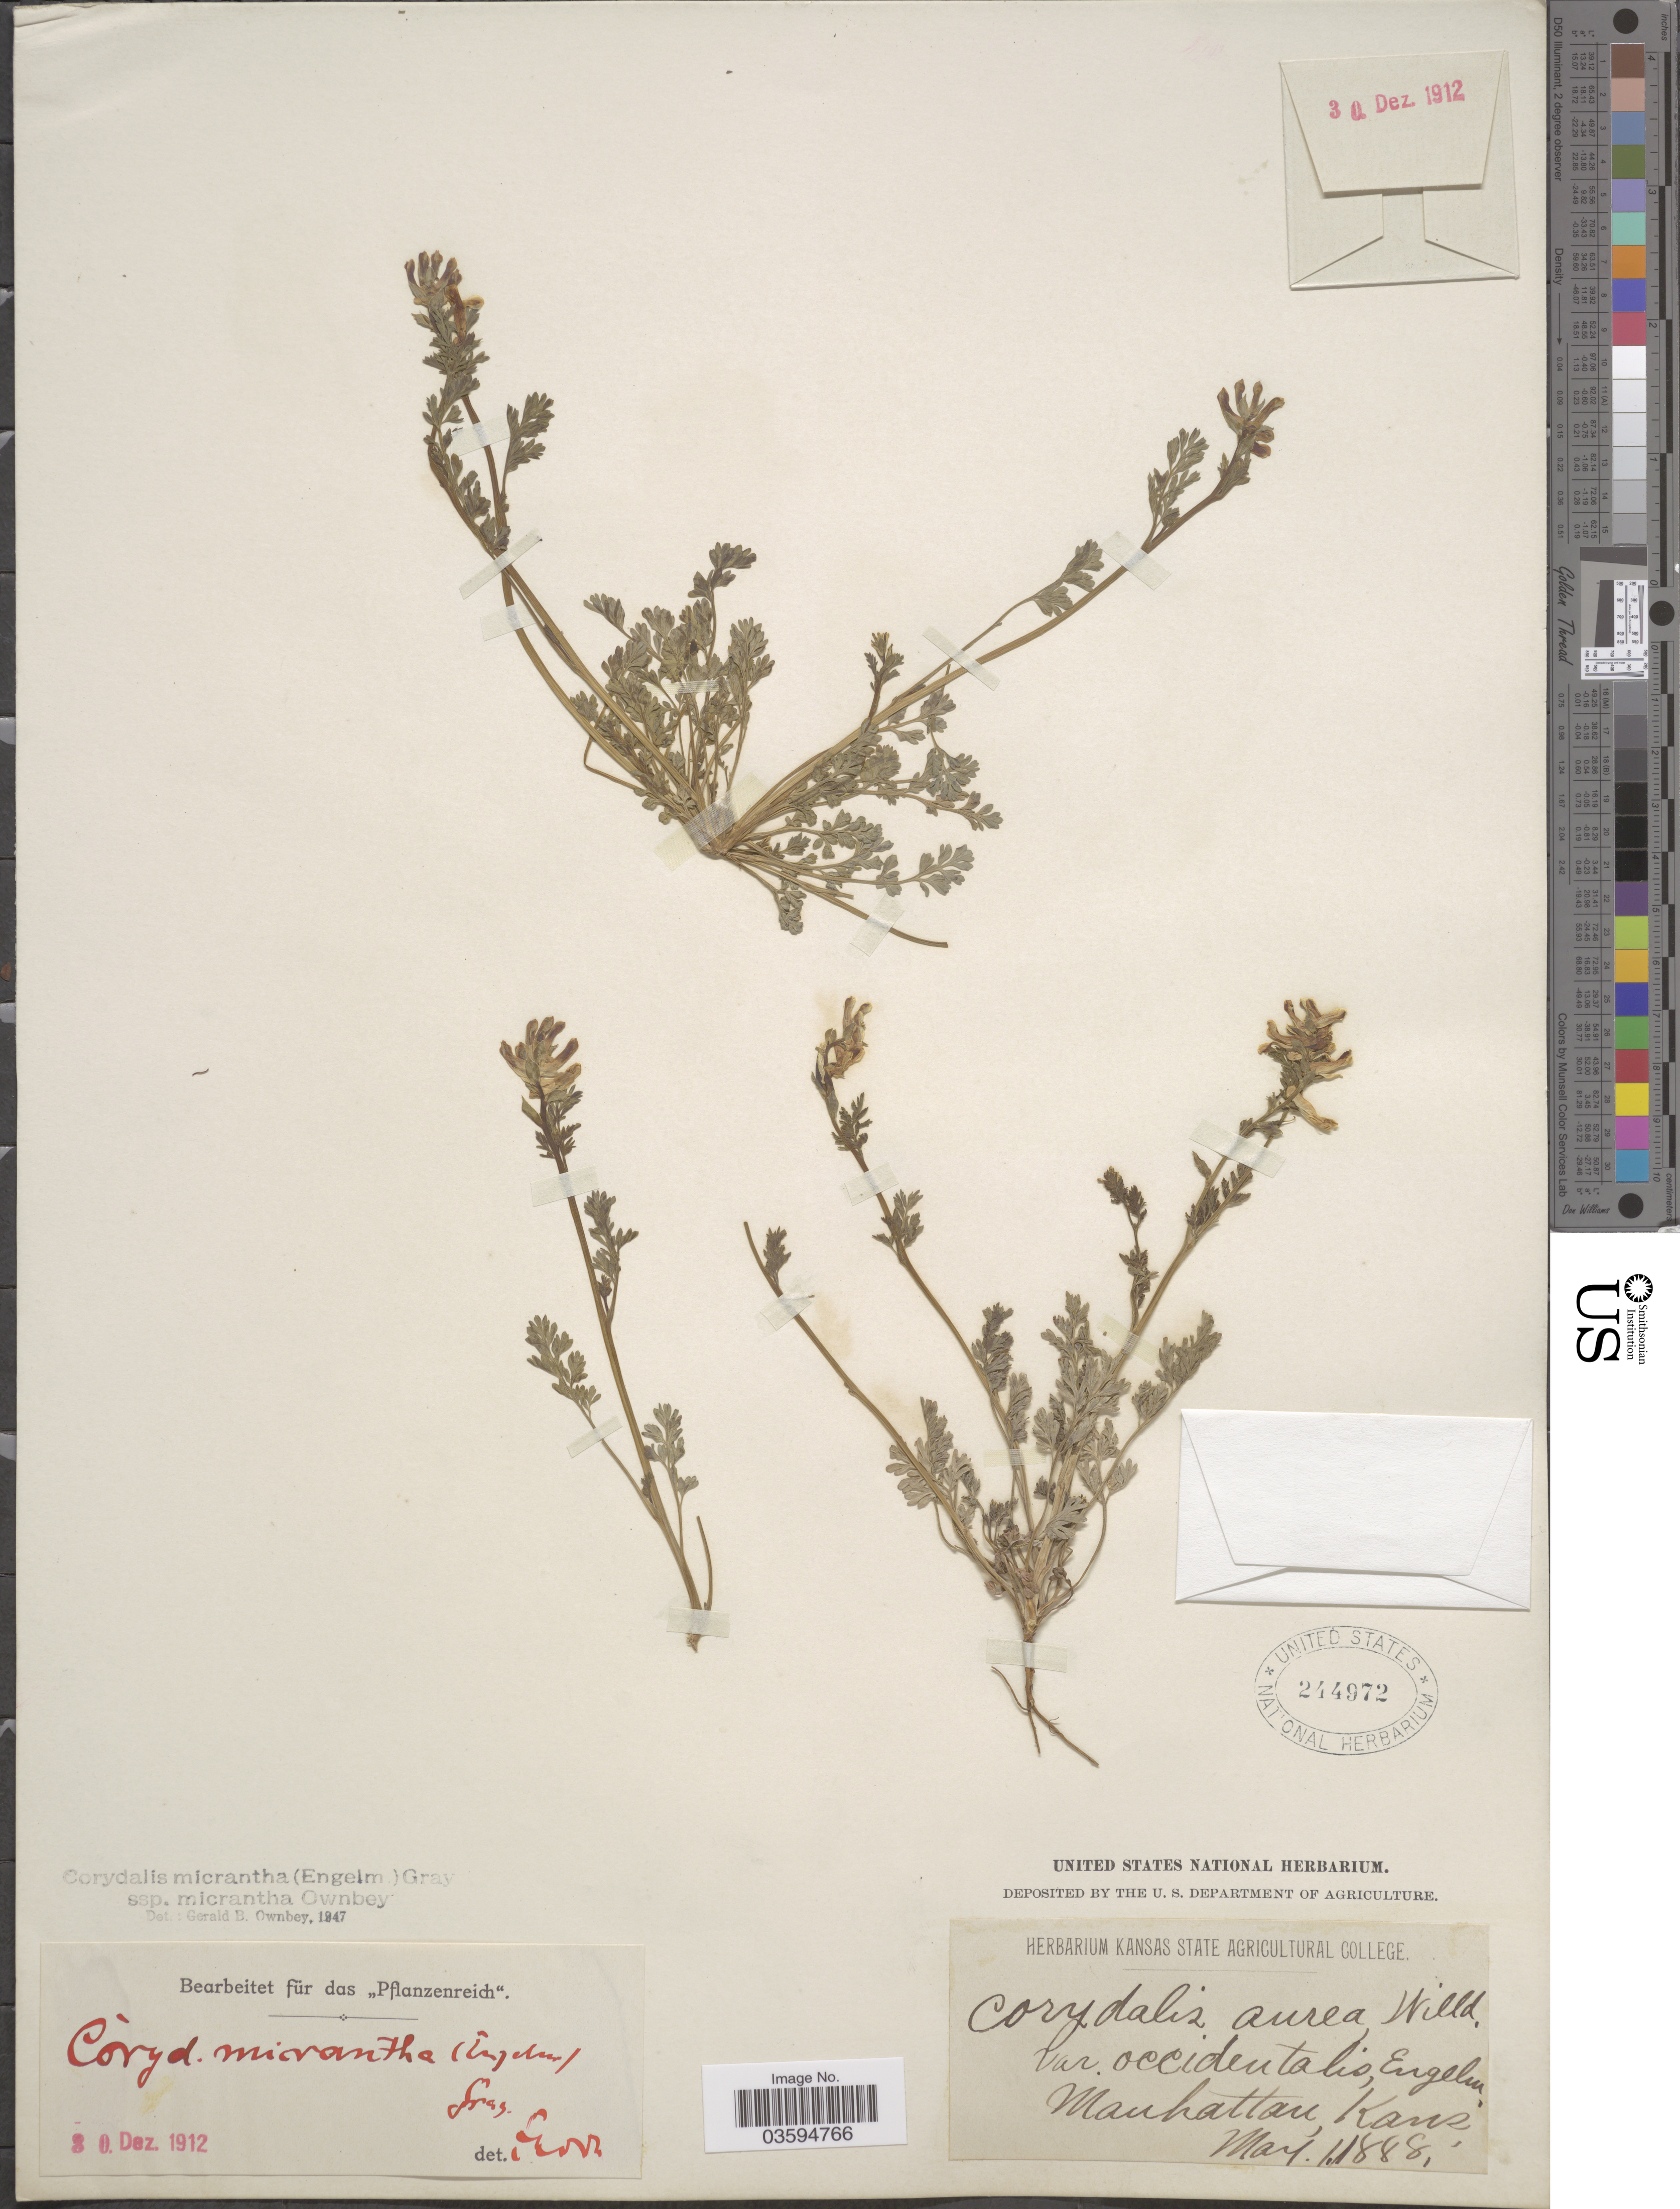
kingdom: Plantae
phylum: Tracheophyta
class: Magnoliopsida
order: Ranunculales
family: Papaveraceae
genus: Corydalis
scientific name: Corydalis micrantha subsp. micrantha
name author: (Engelm. & A. Gray) A. Gray & J.M. Coult.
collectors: ex herb. Kansas State Agricultural College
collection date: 1888-05-01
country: United States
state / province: Kansas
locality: Manhattan.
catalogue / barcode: US 244972